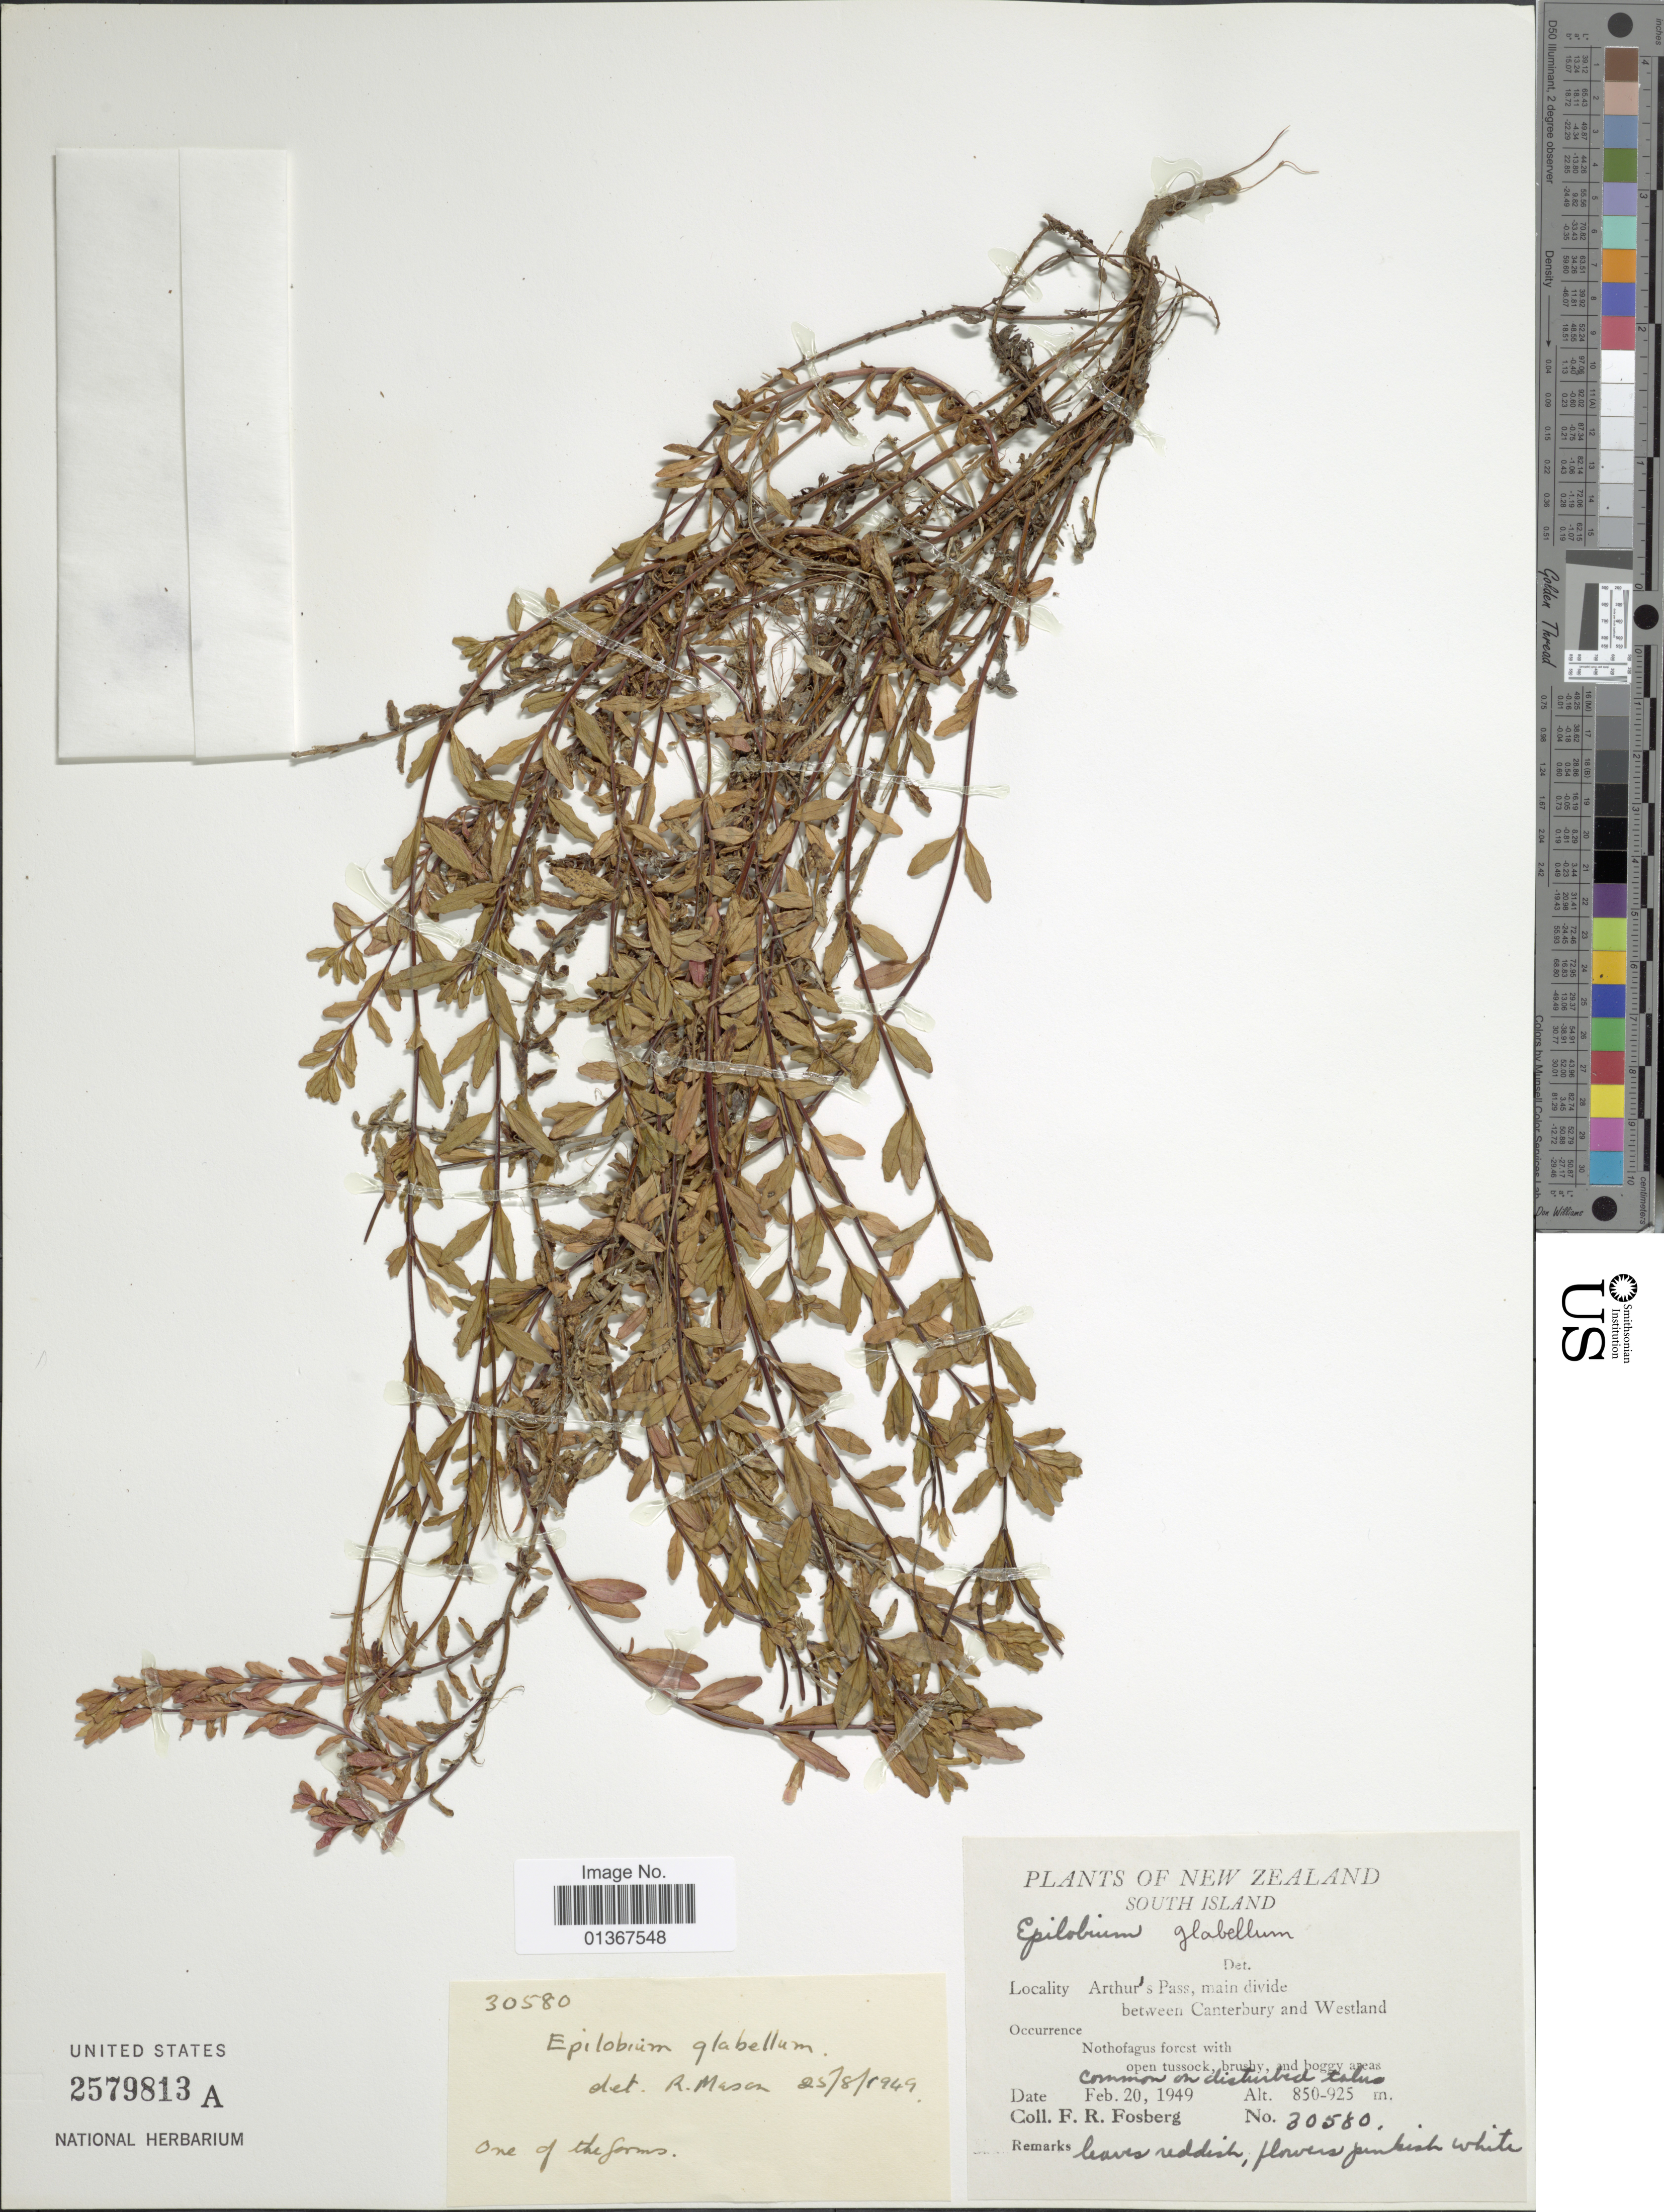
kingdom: Plantae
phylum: Tracheophyta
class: Magnoliopsida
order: Myrtales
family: Onagraceae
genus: Epilobium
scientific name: Epilobium glabellum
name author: G. Forst.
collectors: F. R. Fosberg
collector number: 30580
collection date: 1949-02-20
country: New Zealand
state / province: Canterbury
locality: South Island. Arthur's Pass, main divide between Canterbury and Westland.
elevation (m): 850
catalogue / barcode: US 2579813A